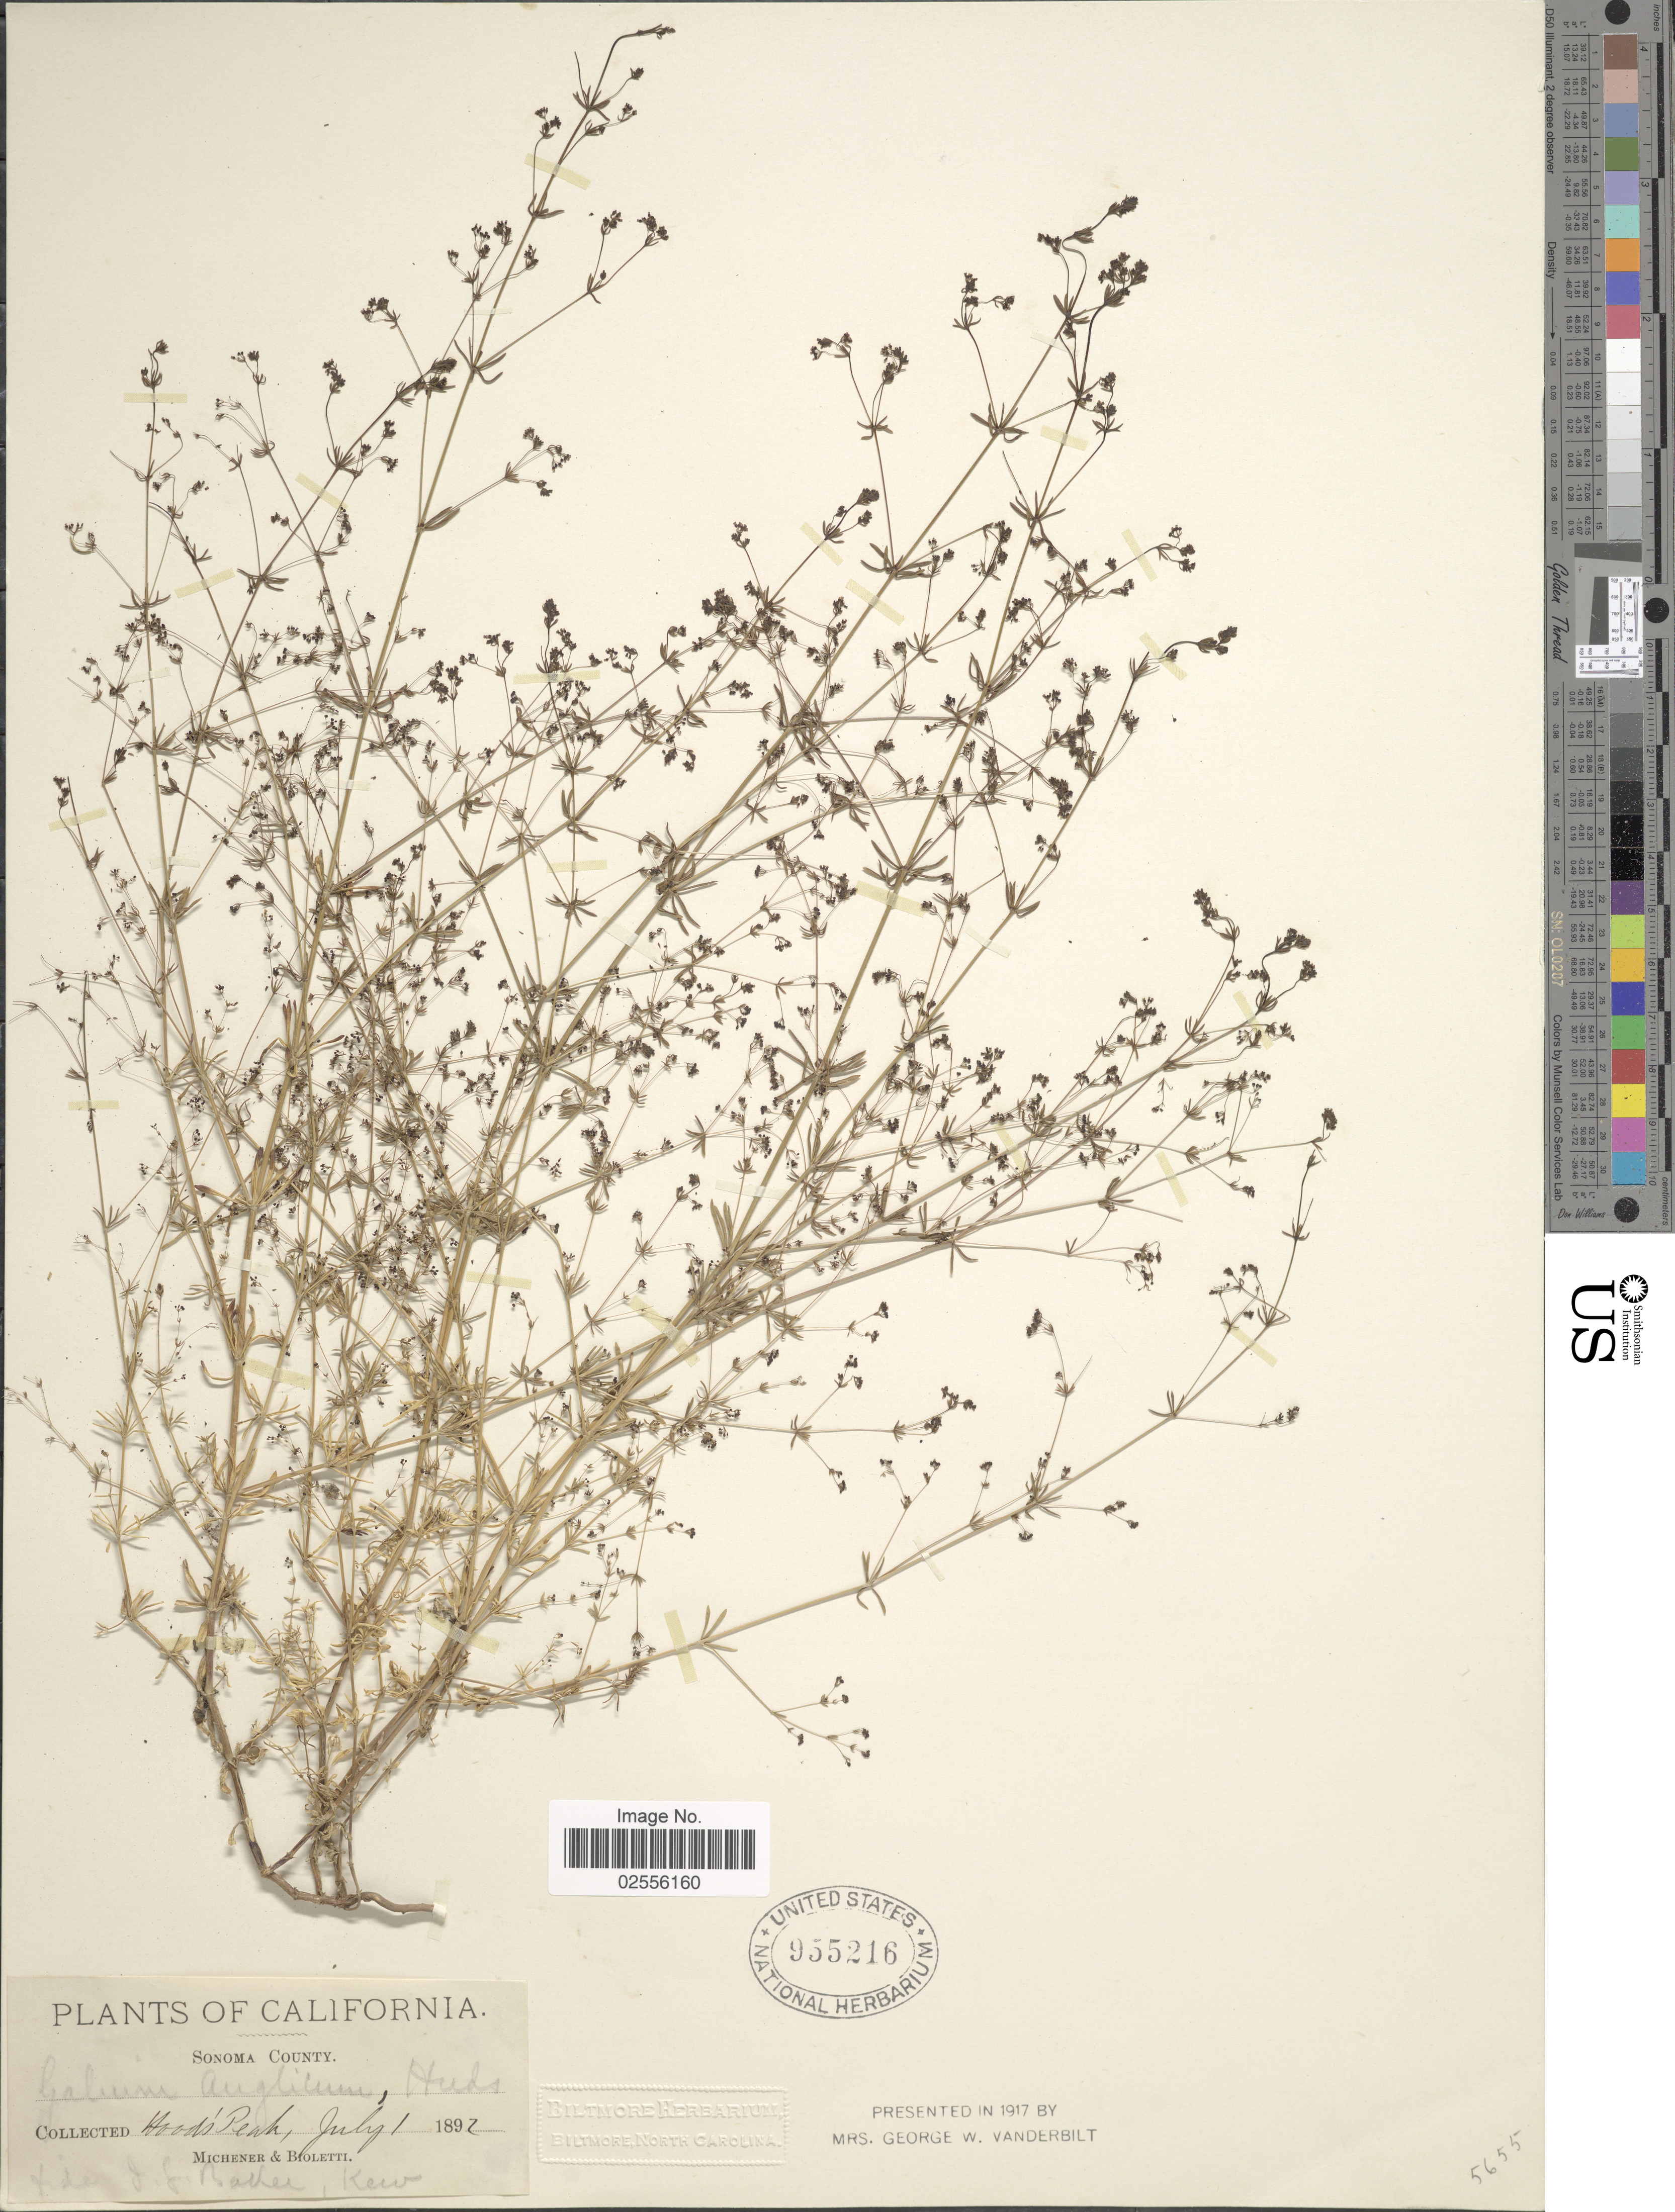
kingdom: Plantae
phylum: Tracheophyta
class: Magnoliopsida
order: Gentianales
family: Rubiaceae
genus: Galium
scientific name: Galium anglicum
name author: Huds.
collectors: -. Michener & -- Bioletti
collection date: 1892-07-01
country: United States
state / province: California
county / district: Sonoma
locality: Sonoma County, Wood's Peak.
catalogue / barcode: US 955216